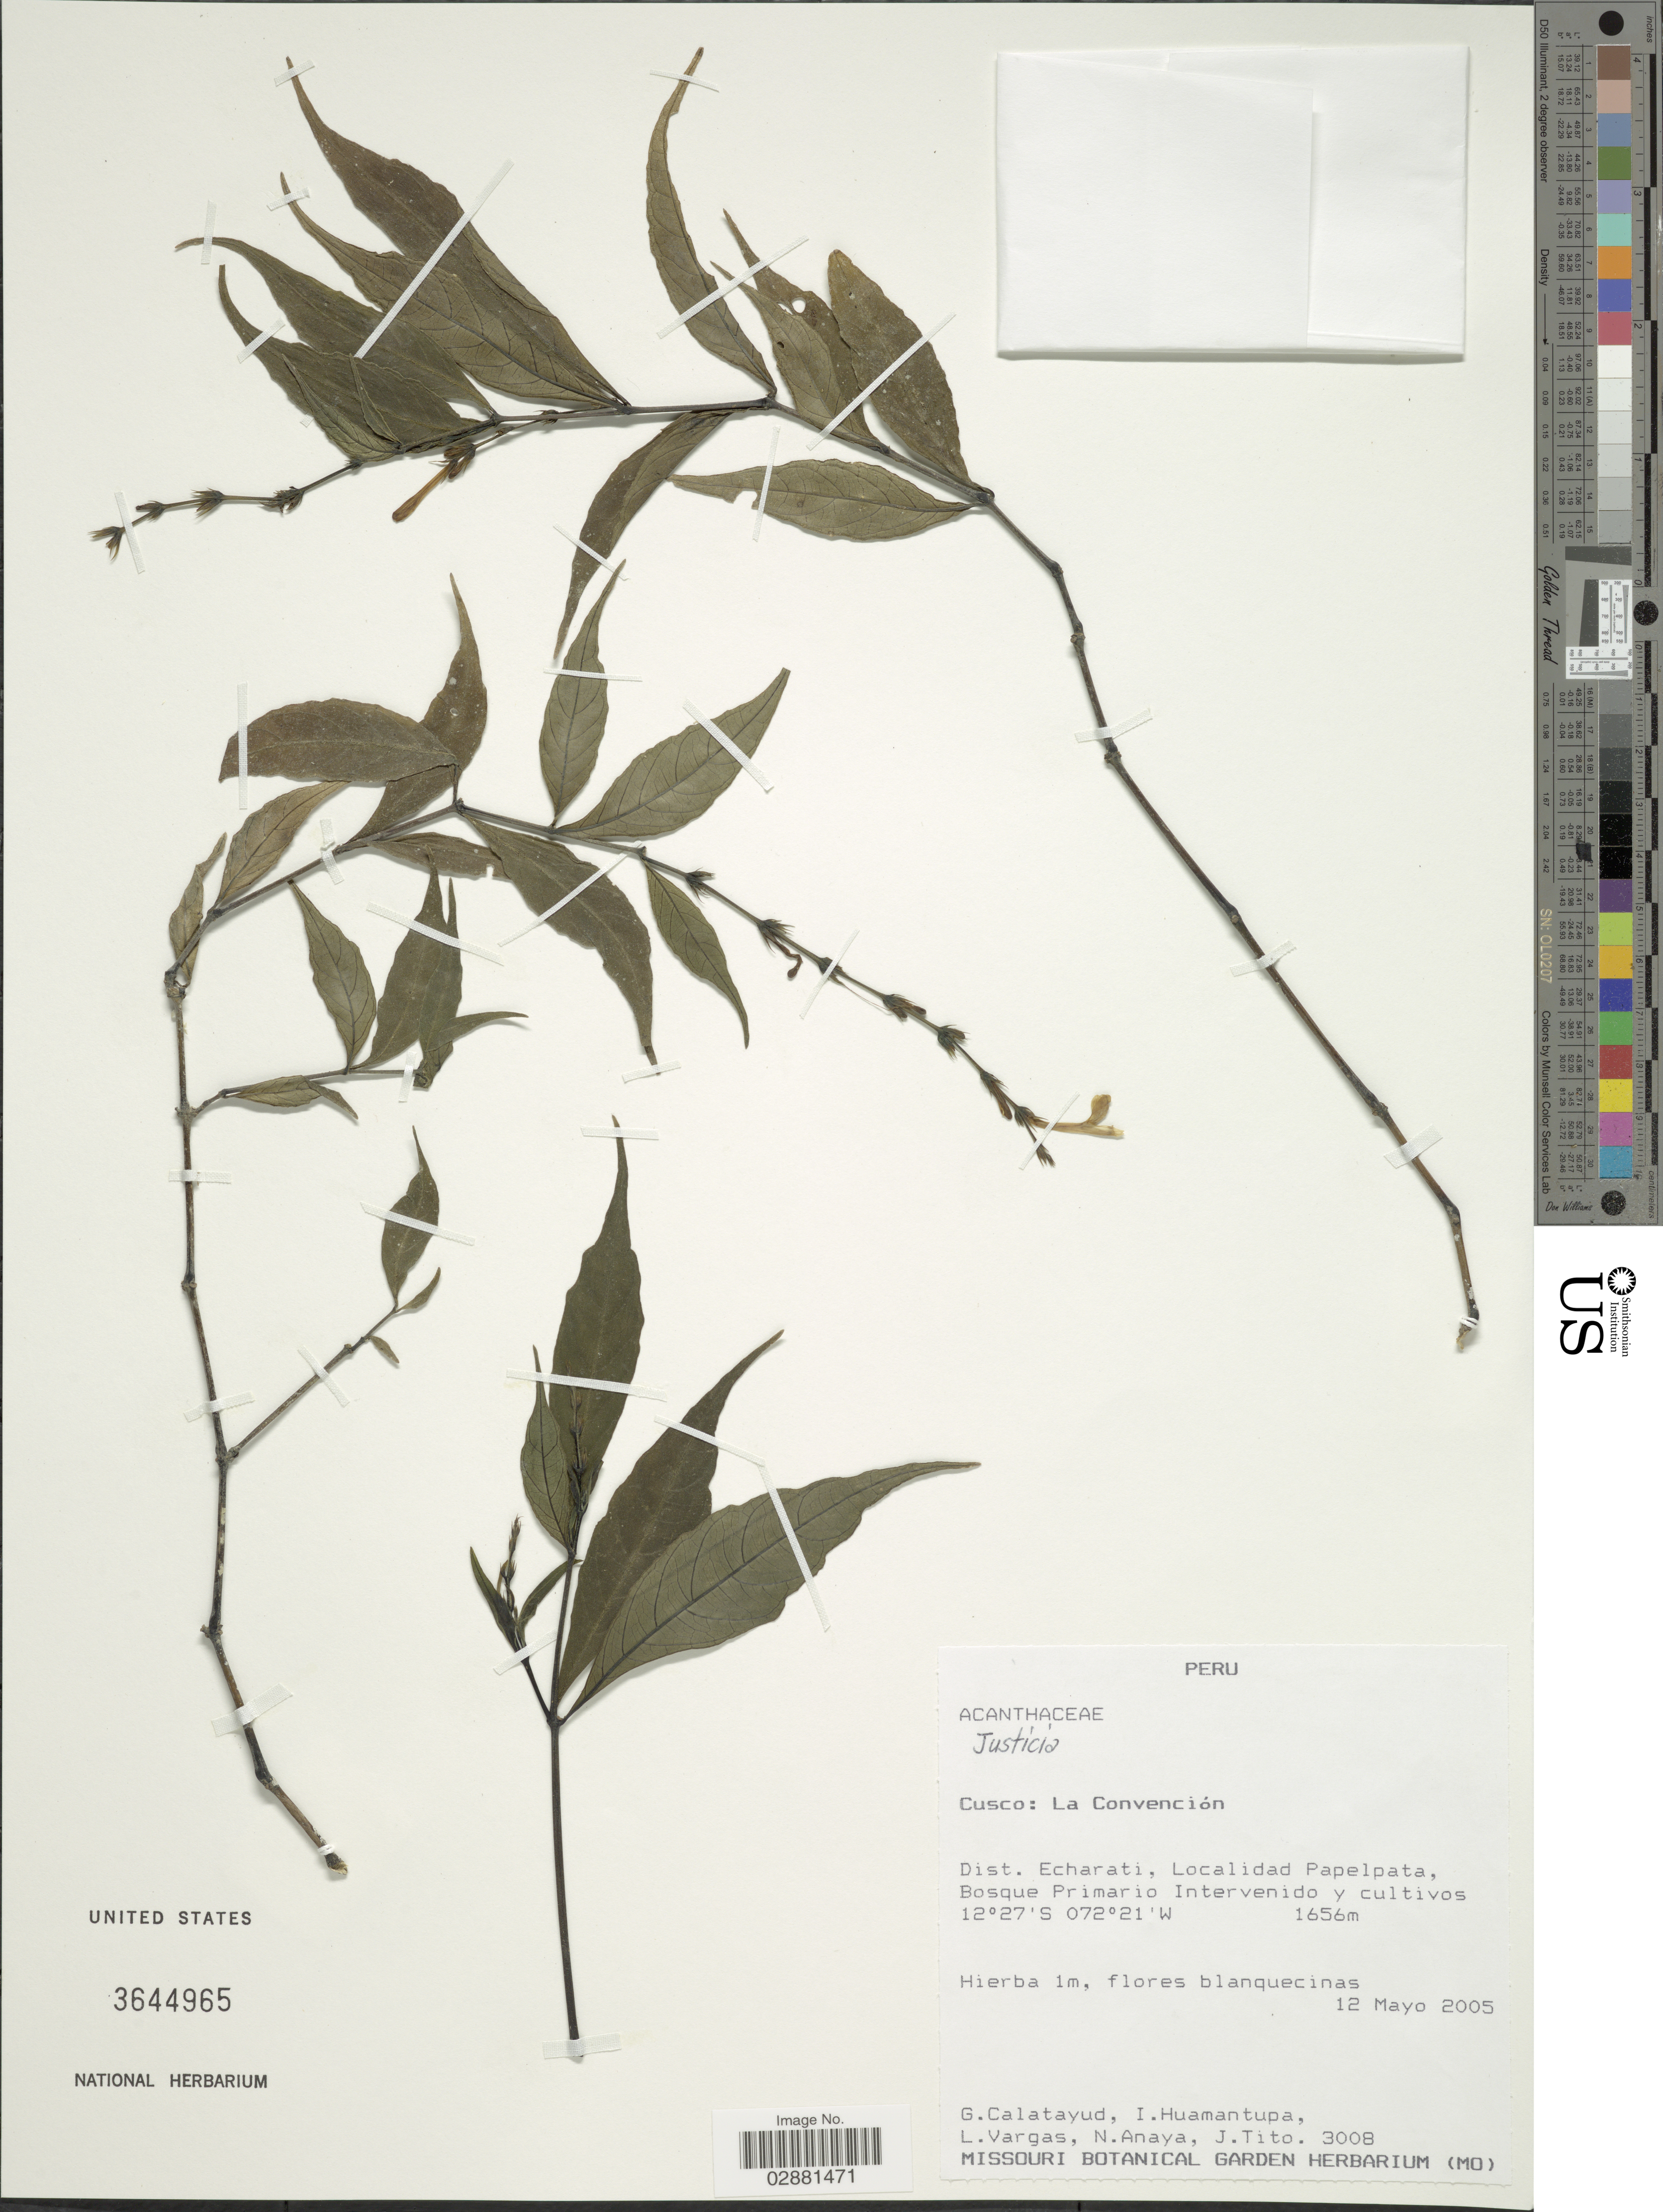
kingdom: Plantae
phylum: Tracheophyta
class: Magnoliopsida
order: Lamiales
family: Acanthaceae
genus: Justicia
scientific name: Justicia sp.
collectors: G. Calatayud, I. Huamantupa, L. Vargas, N. Anaya & J. Tito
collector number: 3008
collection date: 2005-05-12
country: Peru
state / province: Cusco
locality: La Convención, Dist. Echarati, Localidad Papelpata, Bosque Primario Intervenido y cultivos.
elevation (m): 1656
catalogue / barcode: US 3644965